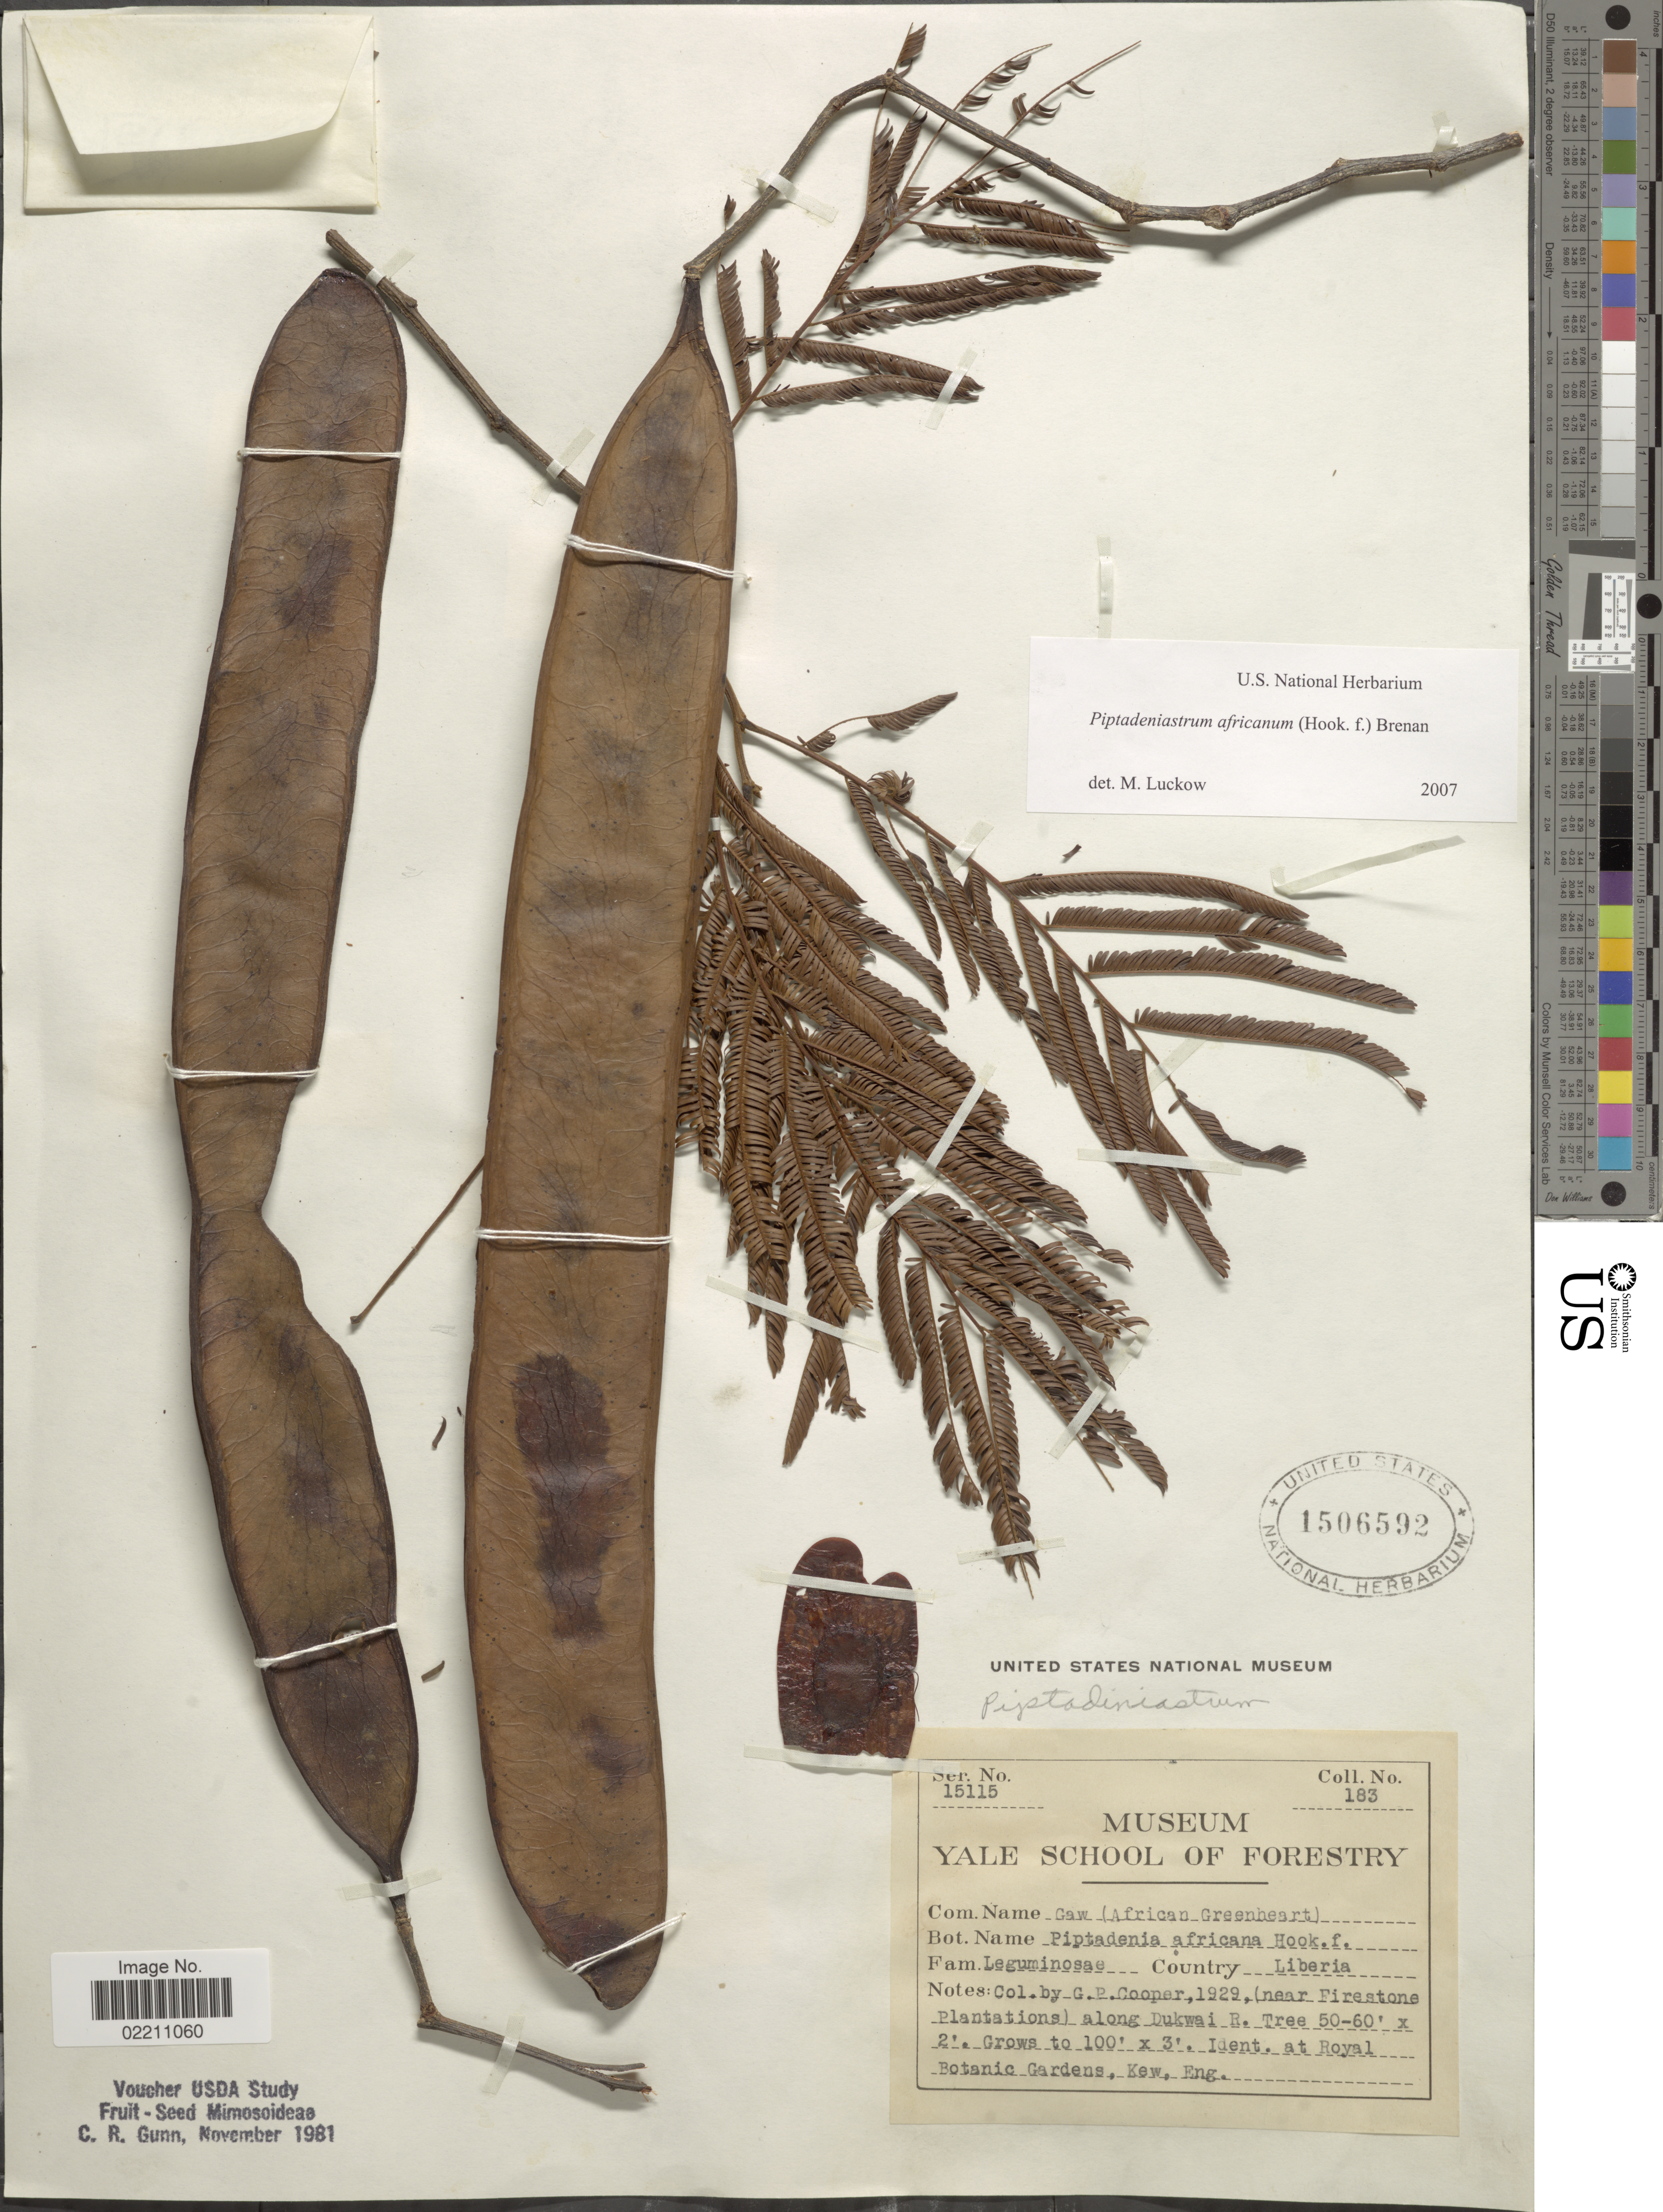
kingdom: Plantae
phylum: Tracheophyta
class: Magnoliopsida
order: Fabales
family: Fabaceae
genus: Piptadeniastrum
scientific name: Piptadeniastrum africanum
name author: (Hook. f.) Brenan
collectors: G. Cooper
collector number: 183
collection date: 1929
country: Liberia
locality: (near Firestone Plantations) along Dukwai R.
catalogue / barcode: US 1506592